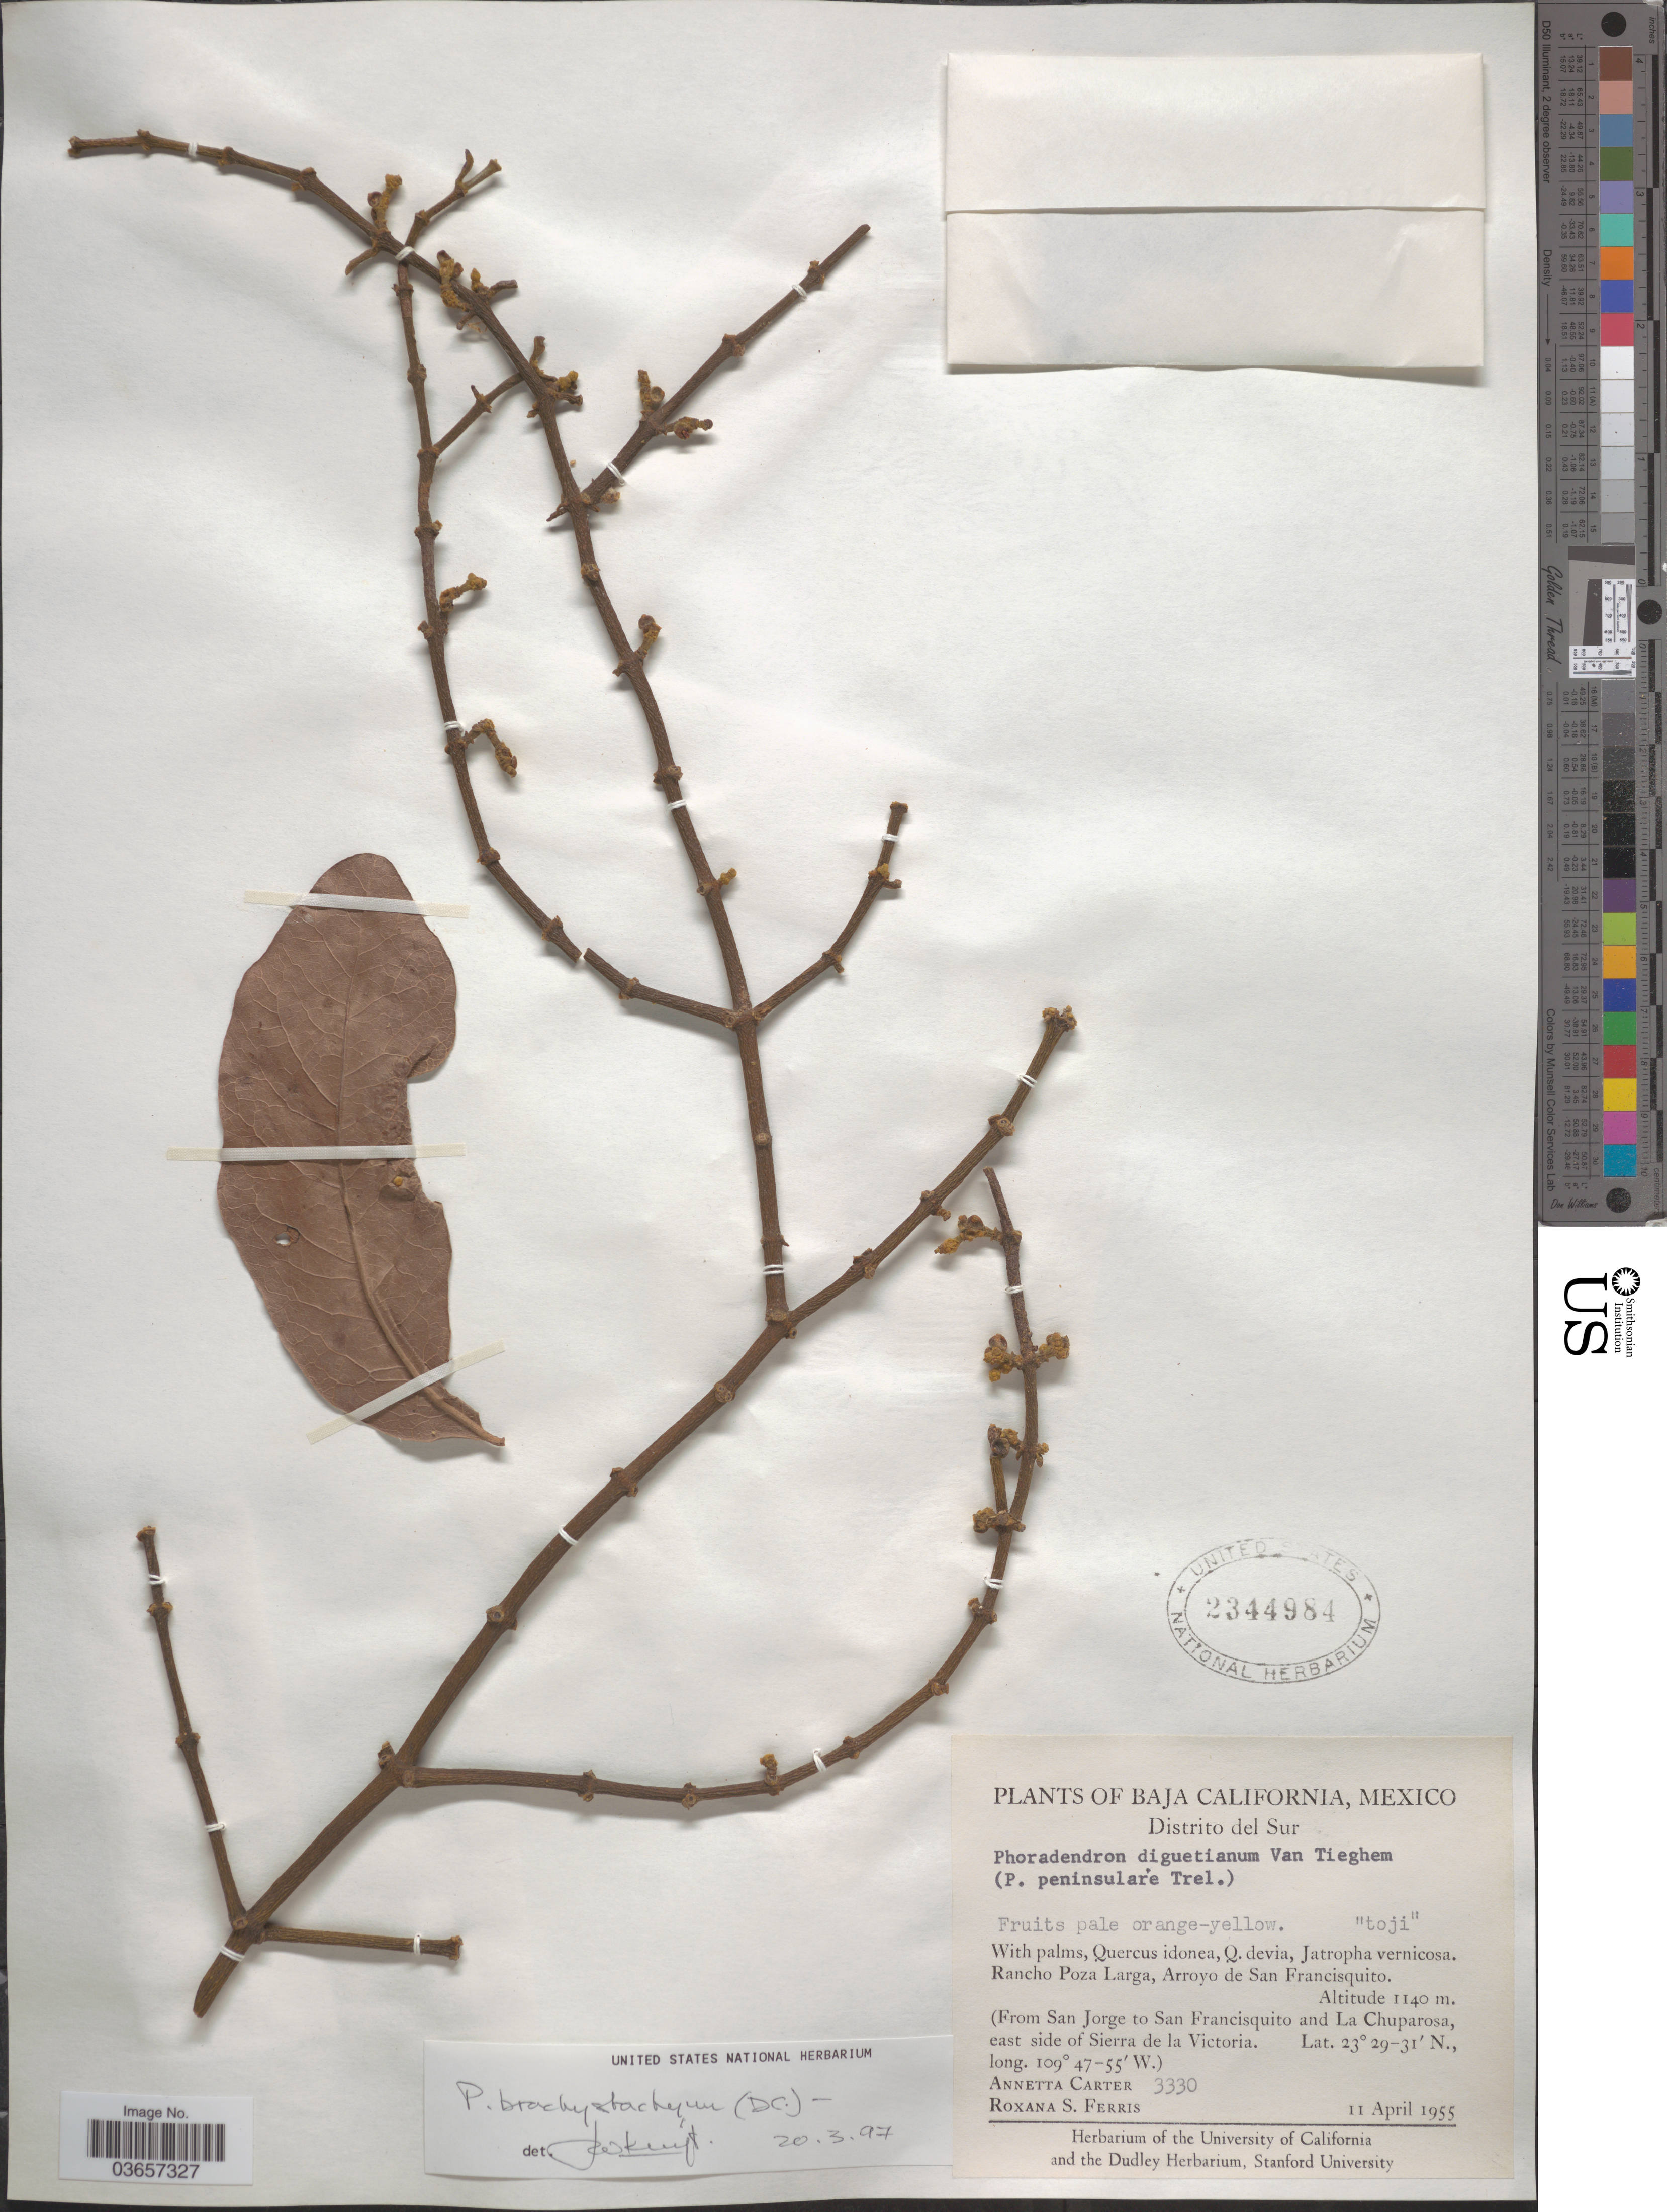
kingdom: Plantae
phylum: Tracheophyta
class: Magnoliopsida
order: Santalales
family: Viscaceae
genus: Phoradendron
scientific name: Phoradendron brachystachyum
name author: (DC.) Oliv.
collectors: A. Carter & R. S. Ferris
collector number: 3330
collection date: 1955-04-11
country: Mexico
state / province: Baja California Sur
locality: Distrito del Sur. Rancho Poza Larga, Arroyo de San Francisquito. (From San Jorge to San Francisquito and La Chuparosa, east side of Sierra de la Victoria).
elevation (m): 1140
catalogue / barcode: US 2344984